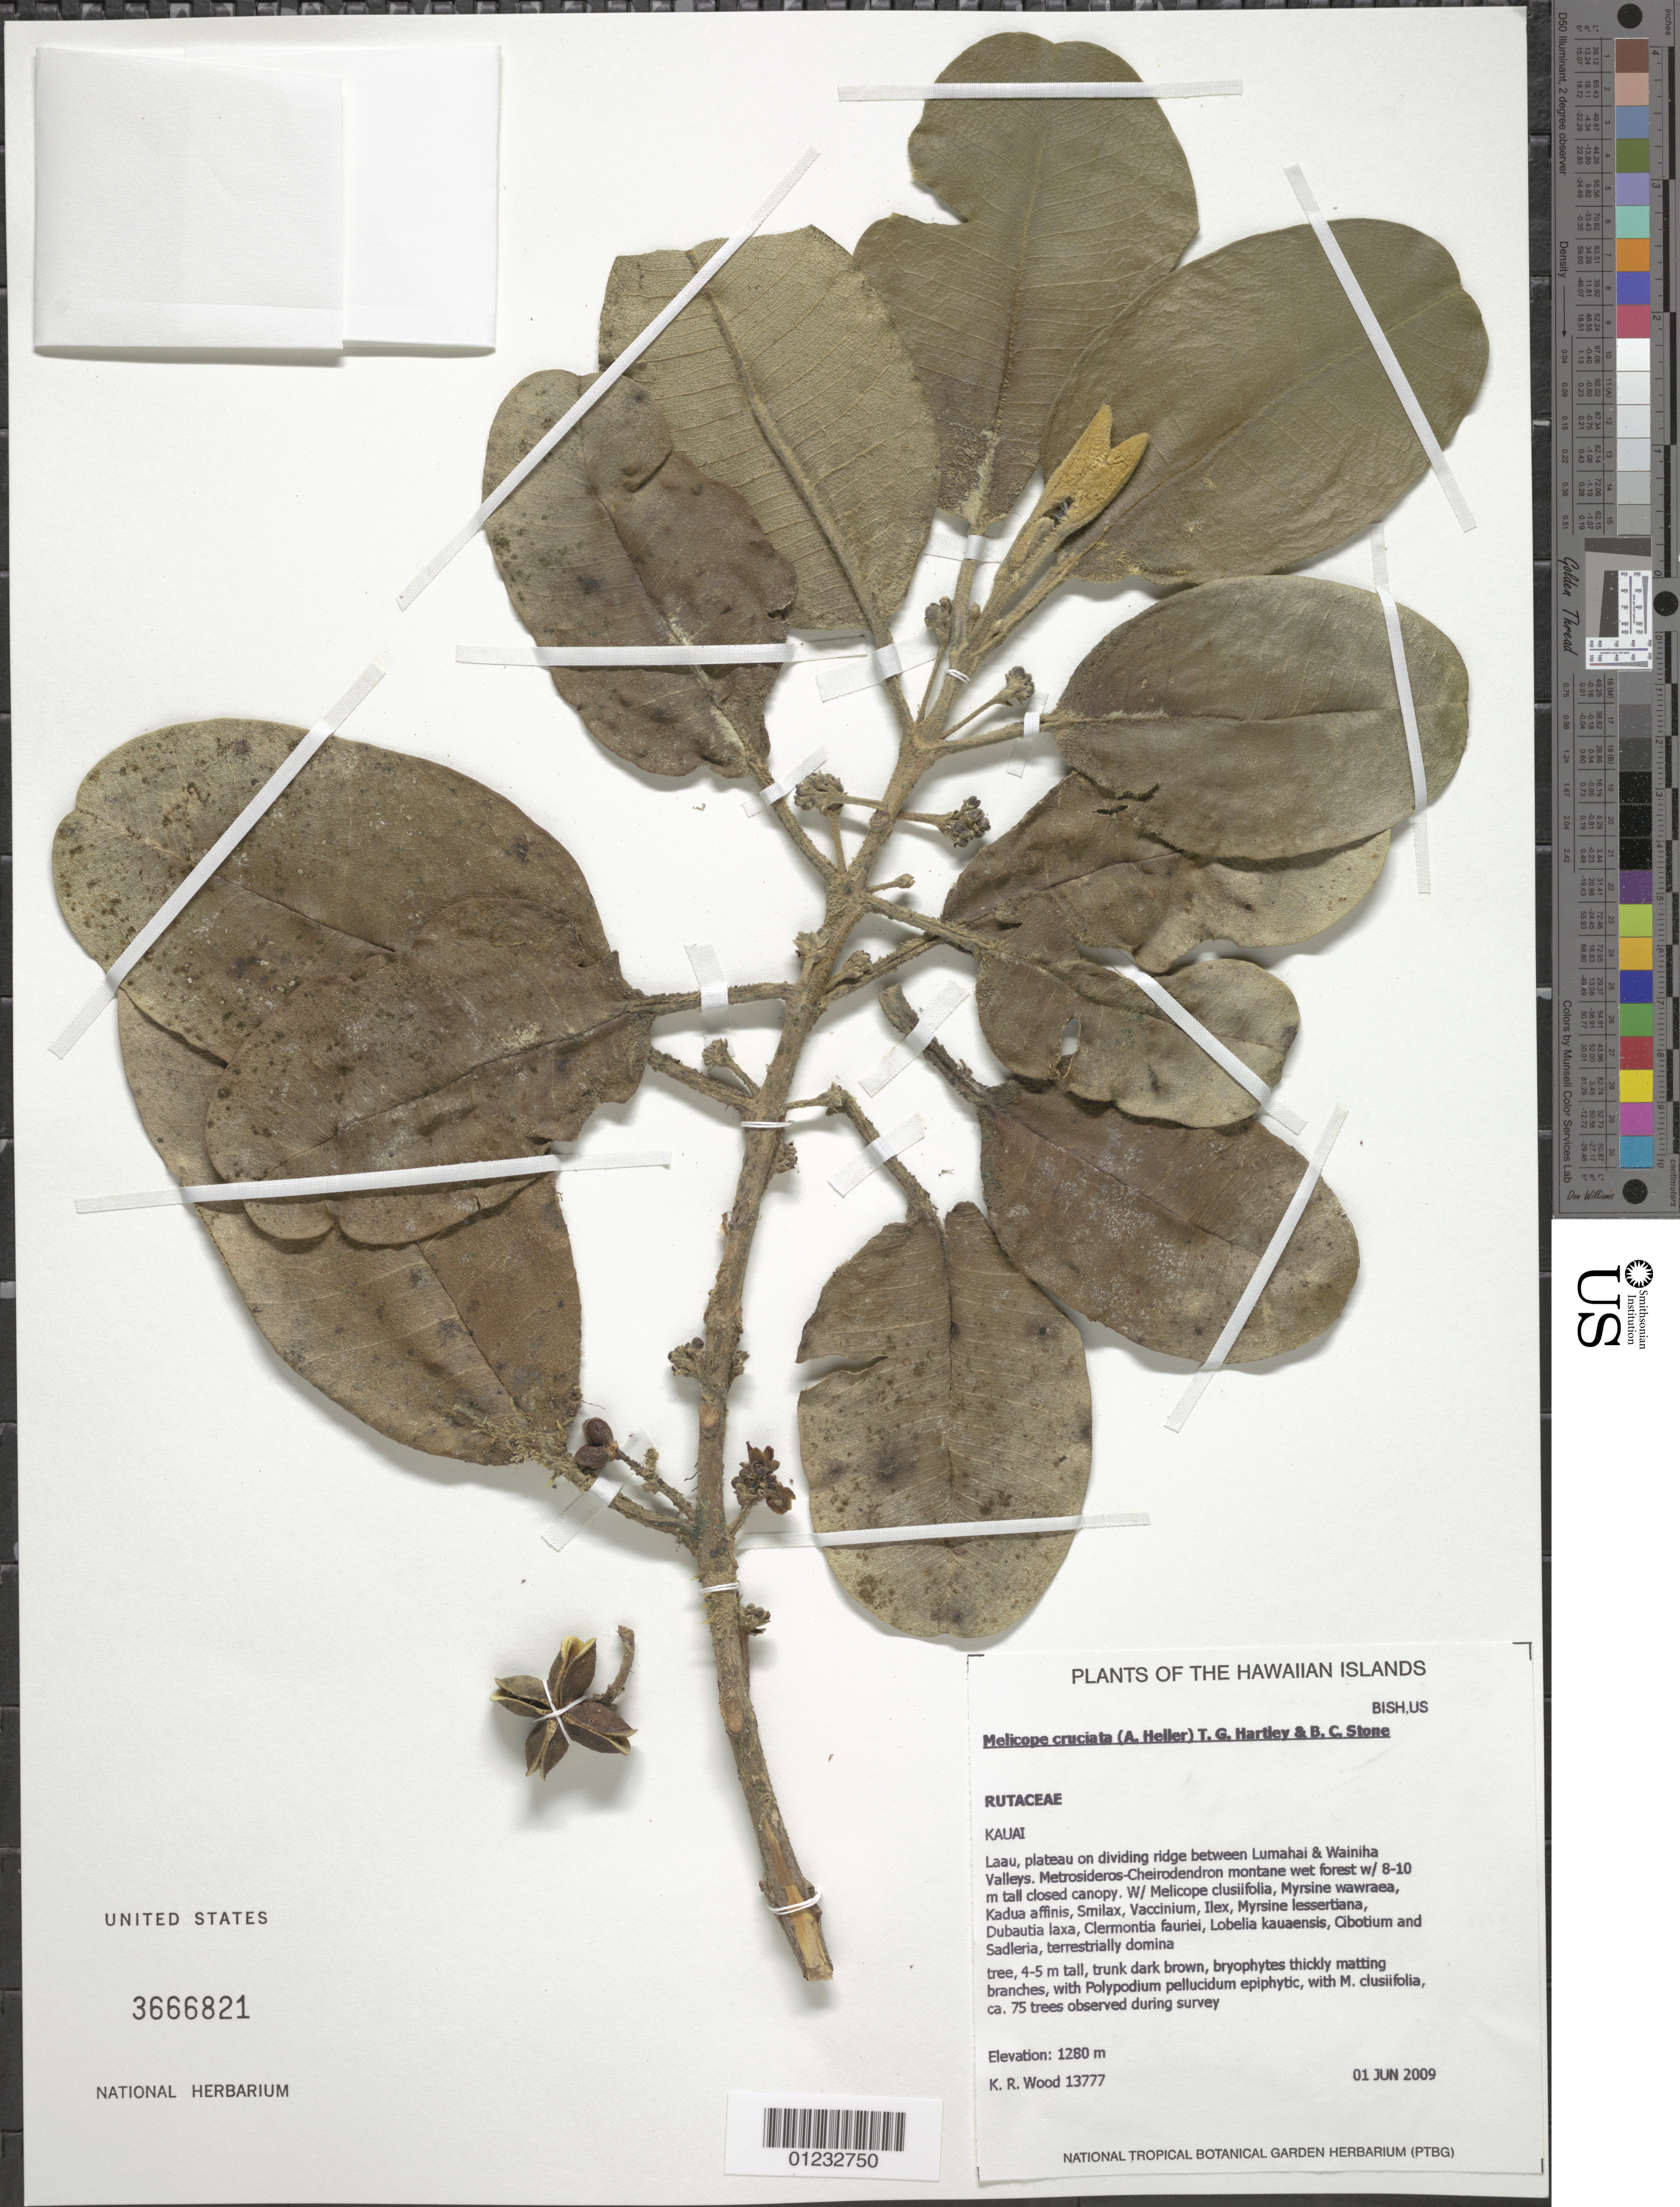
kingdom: Plantae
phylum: Tracheophyta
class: Magnoliopsida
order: Sapindales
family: Rutaceae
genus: Melicope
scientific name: Melicope cruciata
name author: (A. Heller) T.G. Hartley & B.C. Stone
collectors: K. R. Wood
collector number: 13777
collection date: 2009-06-01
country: United States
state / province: Hawaii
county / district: Kauai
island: Kaua'i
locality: Laau, plateau on dividing ridge between Lumahai & Wainiha Valleys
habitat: Montane wet forest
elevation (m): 1280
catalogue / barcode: US 3666821